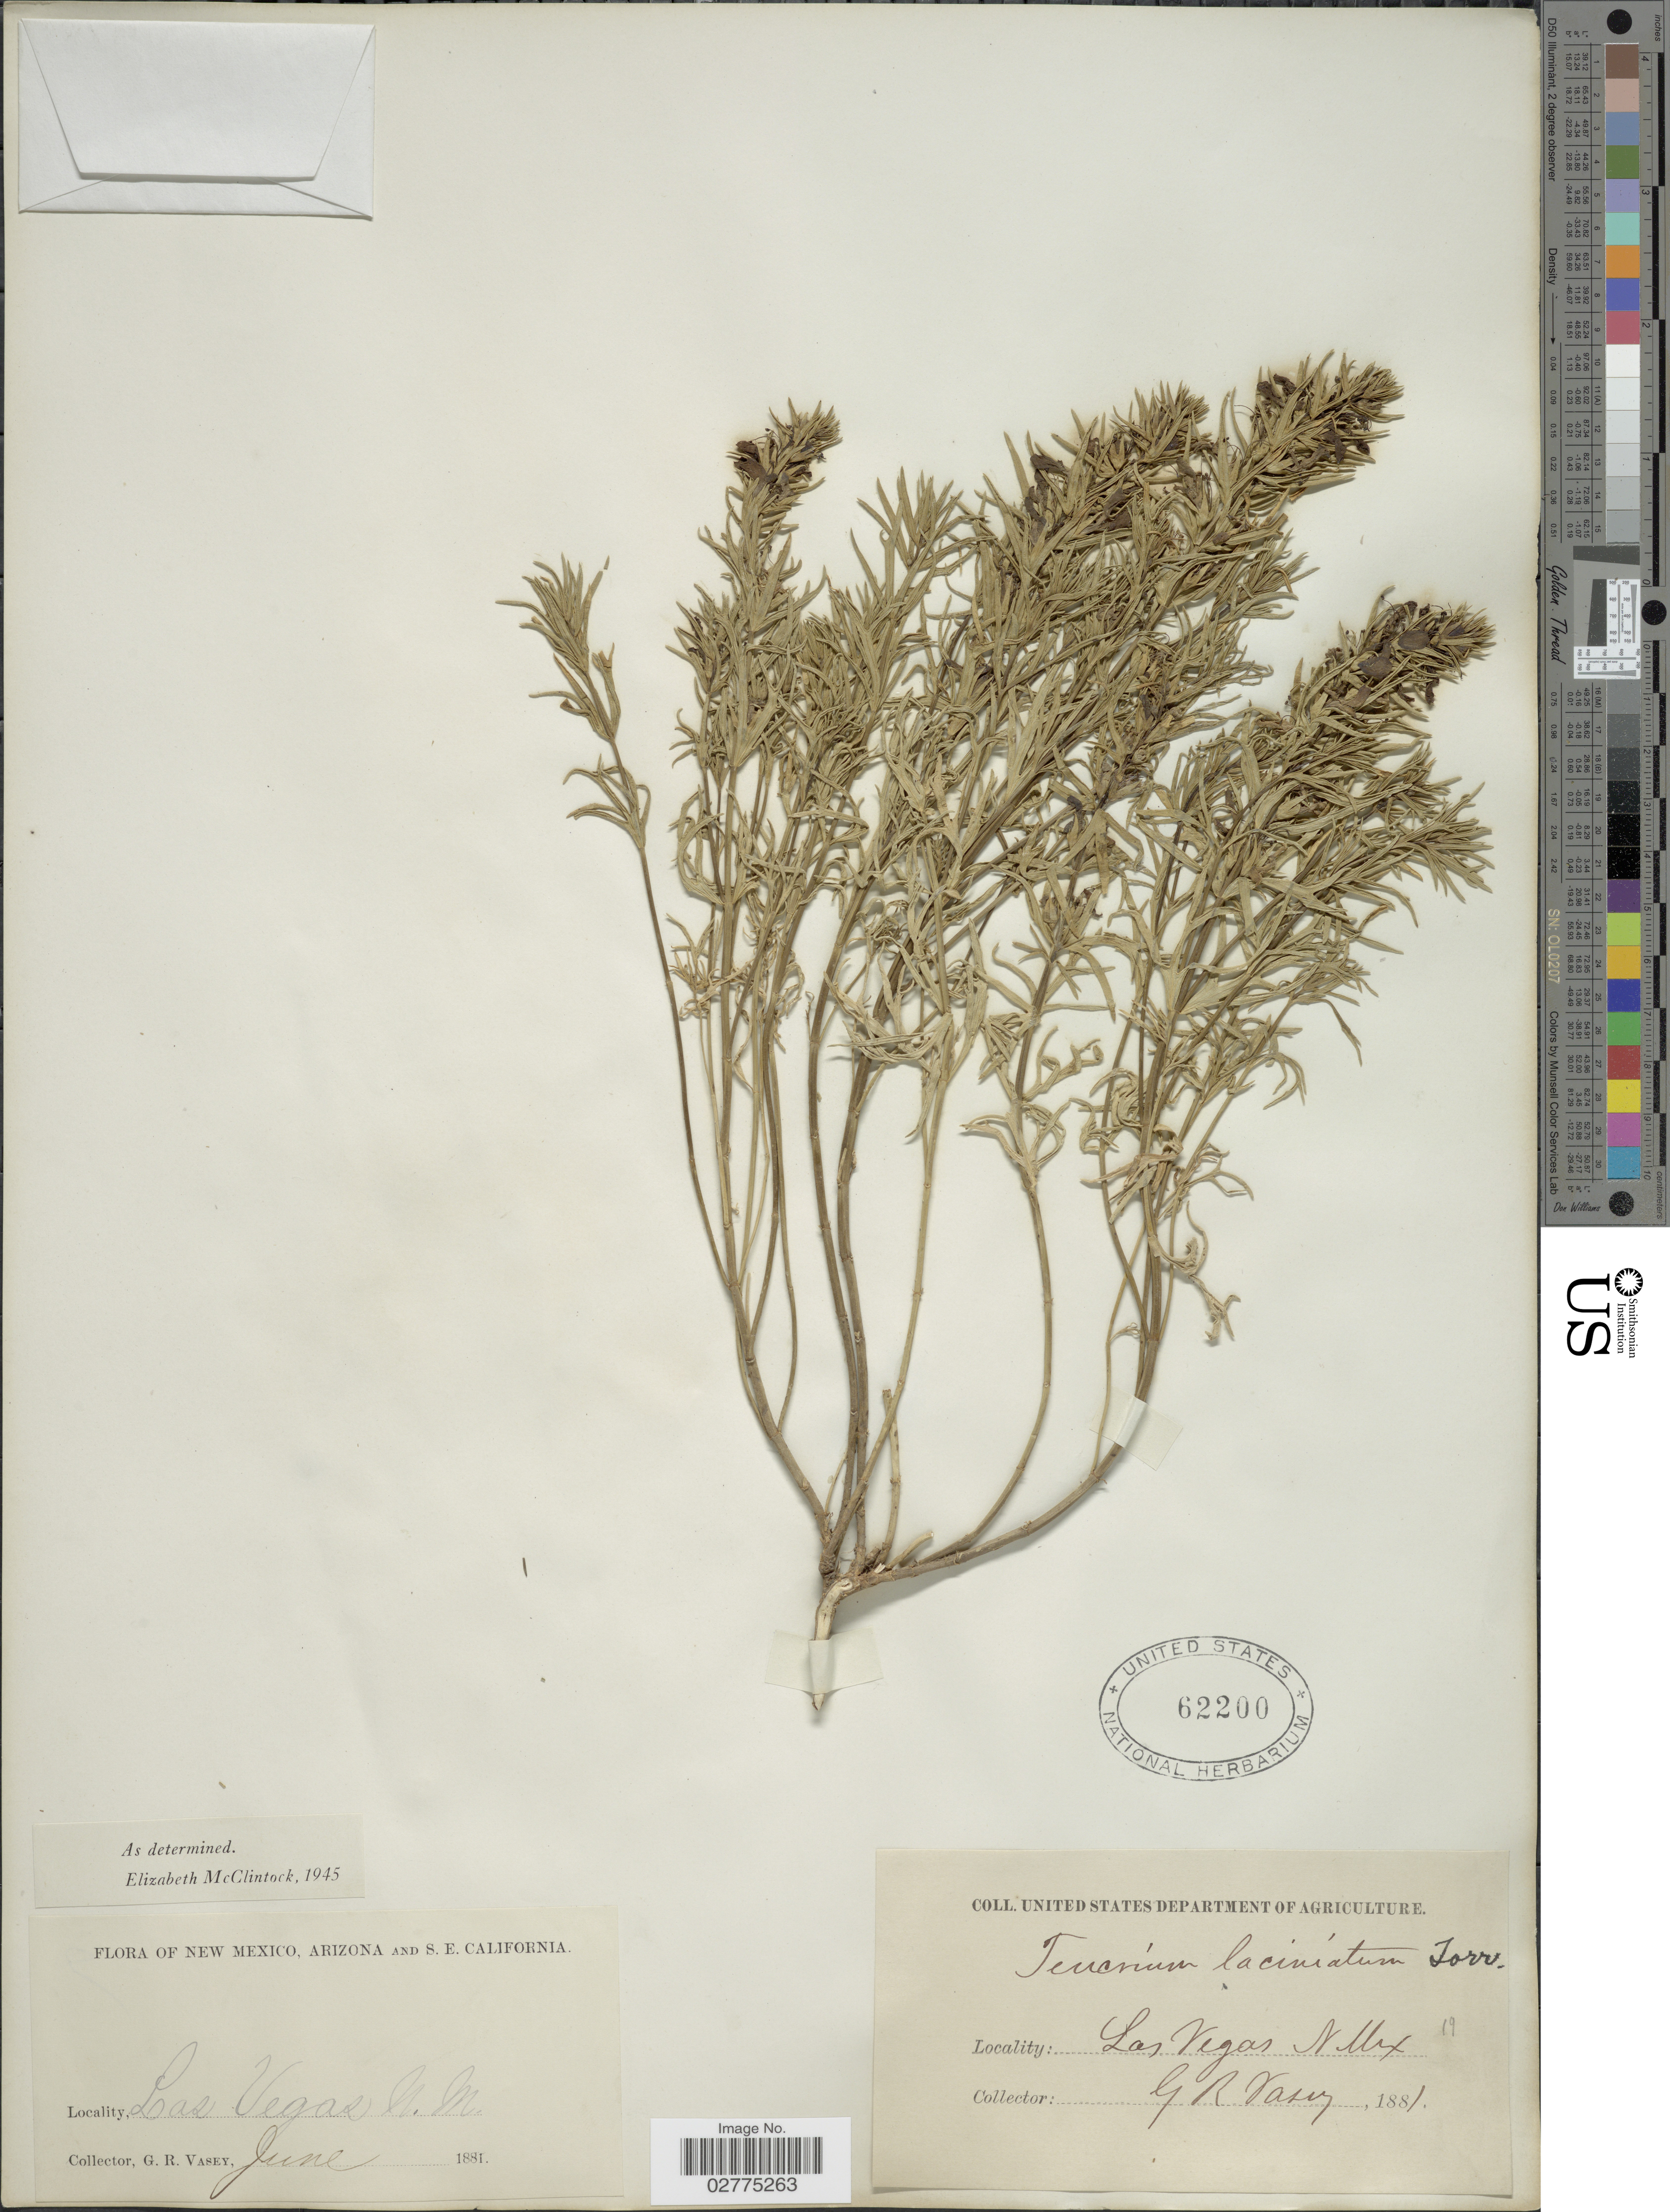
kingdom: Plantae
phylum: Tracheophyta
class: Magnoliopsida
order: Lamiales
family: Lamiaceae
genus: Teucrium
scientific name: Teucrium laciniatum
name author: Torr.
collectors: G. R. Vasey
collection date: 1881-06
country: United States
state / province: New Mexico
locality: Las Vegas, N. Mex.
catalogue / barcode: US 62200